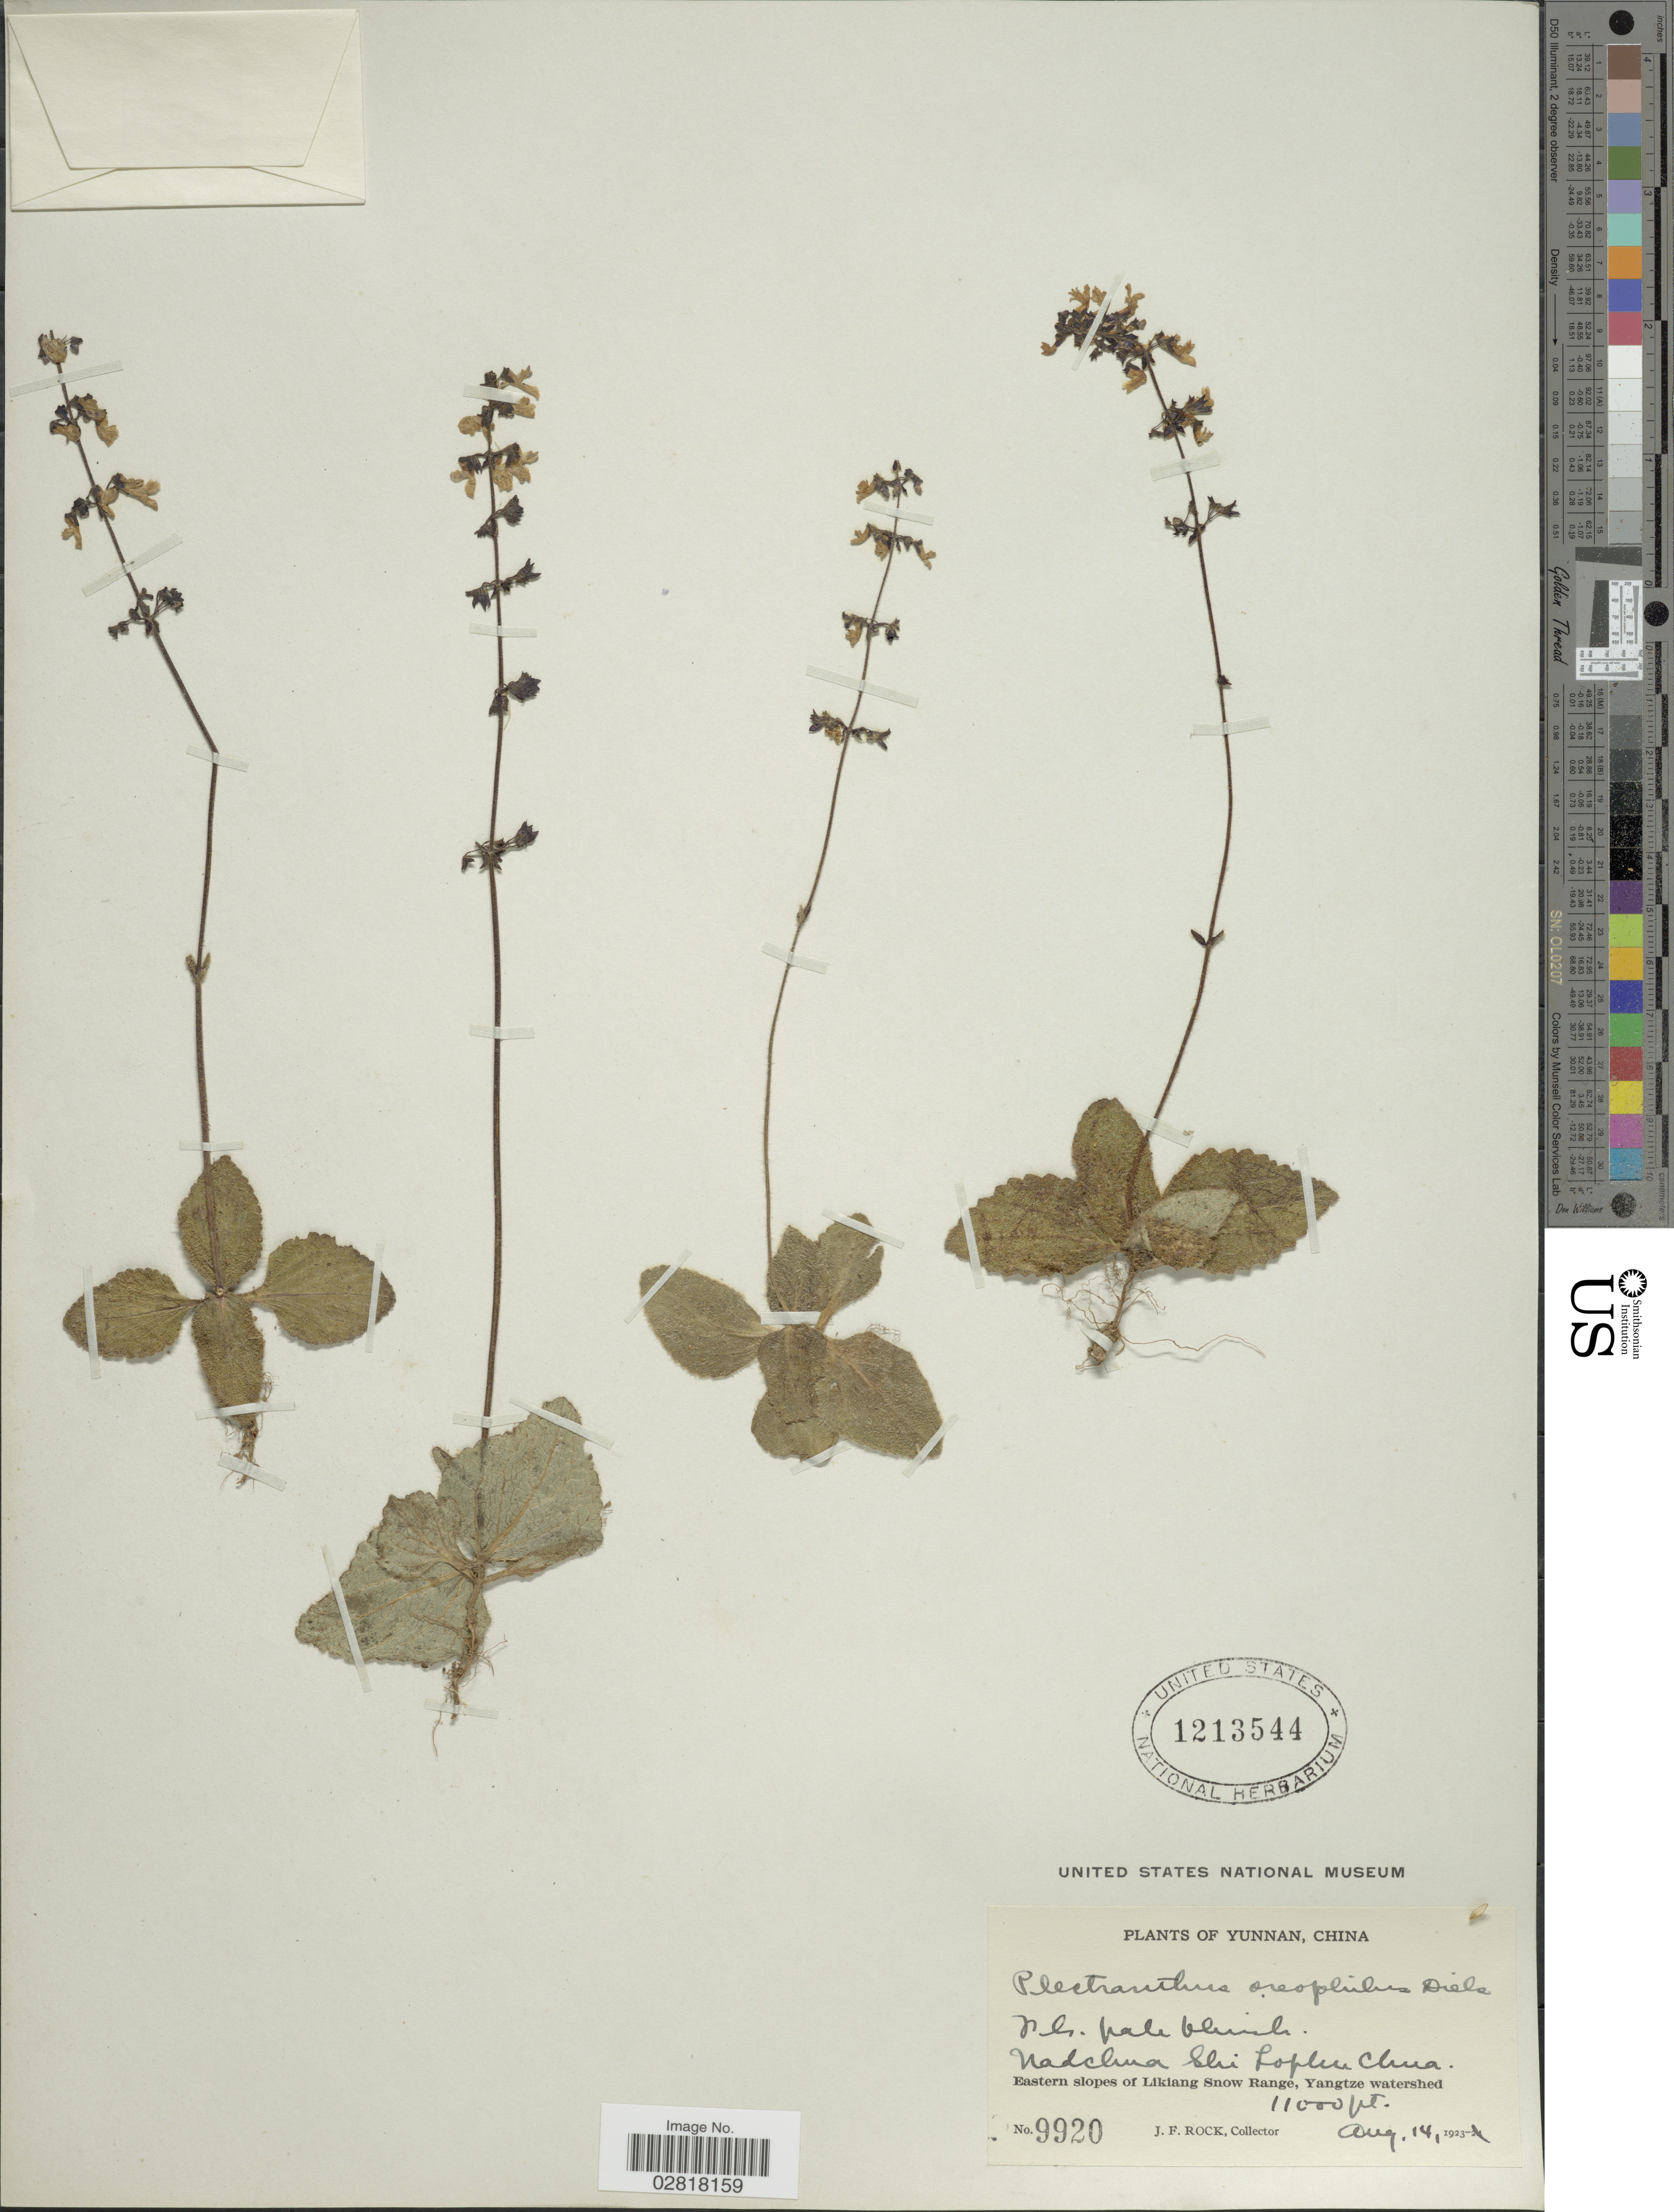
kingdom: Plantae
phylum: Tracheophyta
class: Magnoliopsida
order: Lamiales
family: Lamiaceae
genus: Plectranthus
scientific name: Plectranthus oreophilus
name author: Diels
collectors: J. Rock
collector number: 9920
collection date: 1923-08-14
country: China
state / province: Yunnan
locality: Nadehua Shi Lophu Chia. Eastern slopes of Likiang Snow Range, Yangtze watershed.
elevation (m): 3353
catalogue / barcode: US 1213544